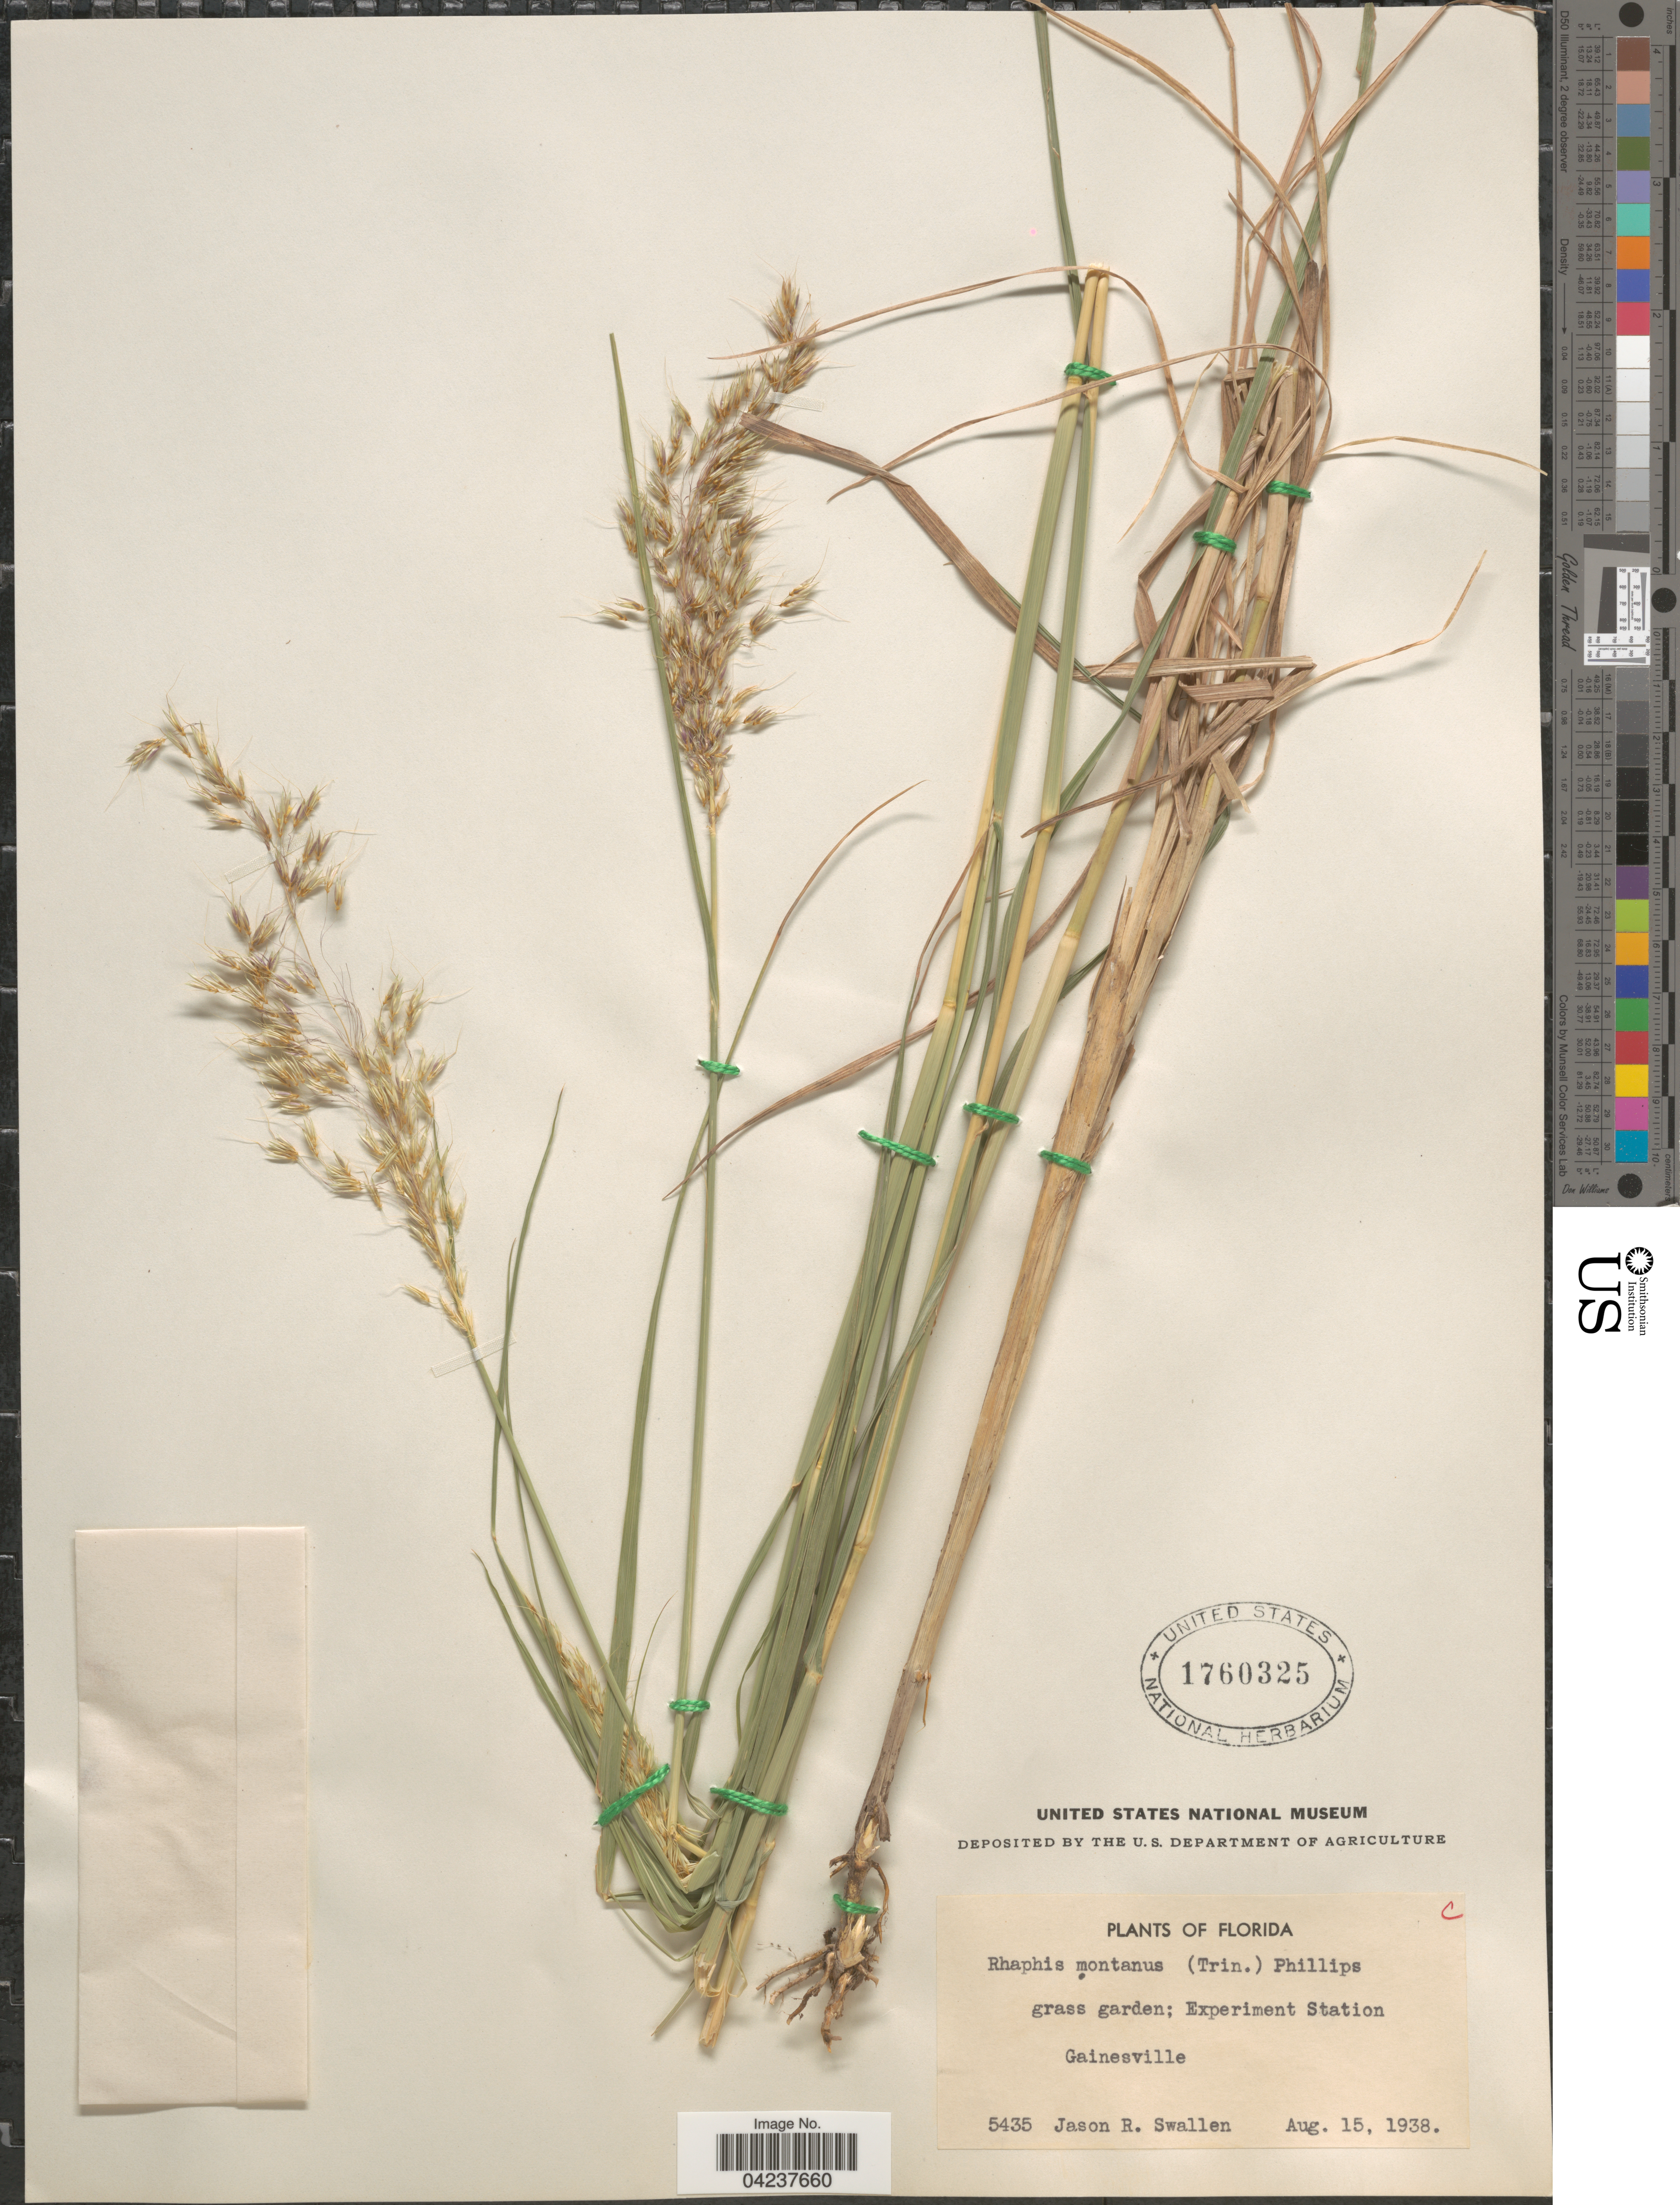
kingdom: Plantae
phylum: Tracheophyta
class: Liliopsida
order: Poales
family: Poaceae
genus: Chrysopogon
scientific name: Chrysopogon fulvus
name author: (Spreng.) Chiov.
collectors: J. R. Swallen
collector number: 5435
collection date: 1938-08-15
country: United States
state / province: Florida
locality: Experiment Station. Gainesville.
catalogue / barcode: US 1760325